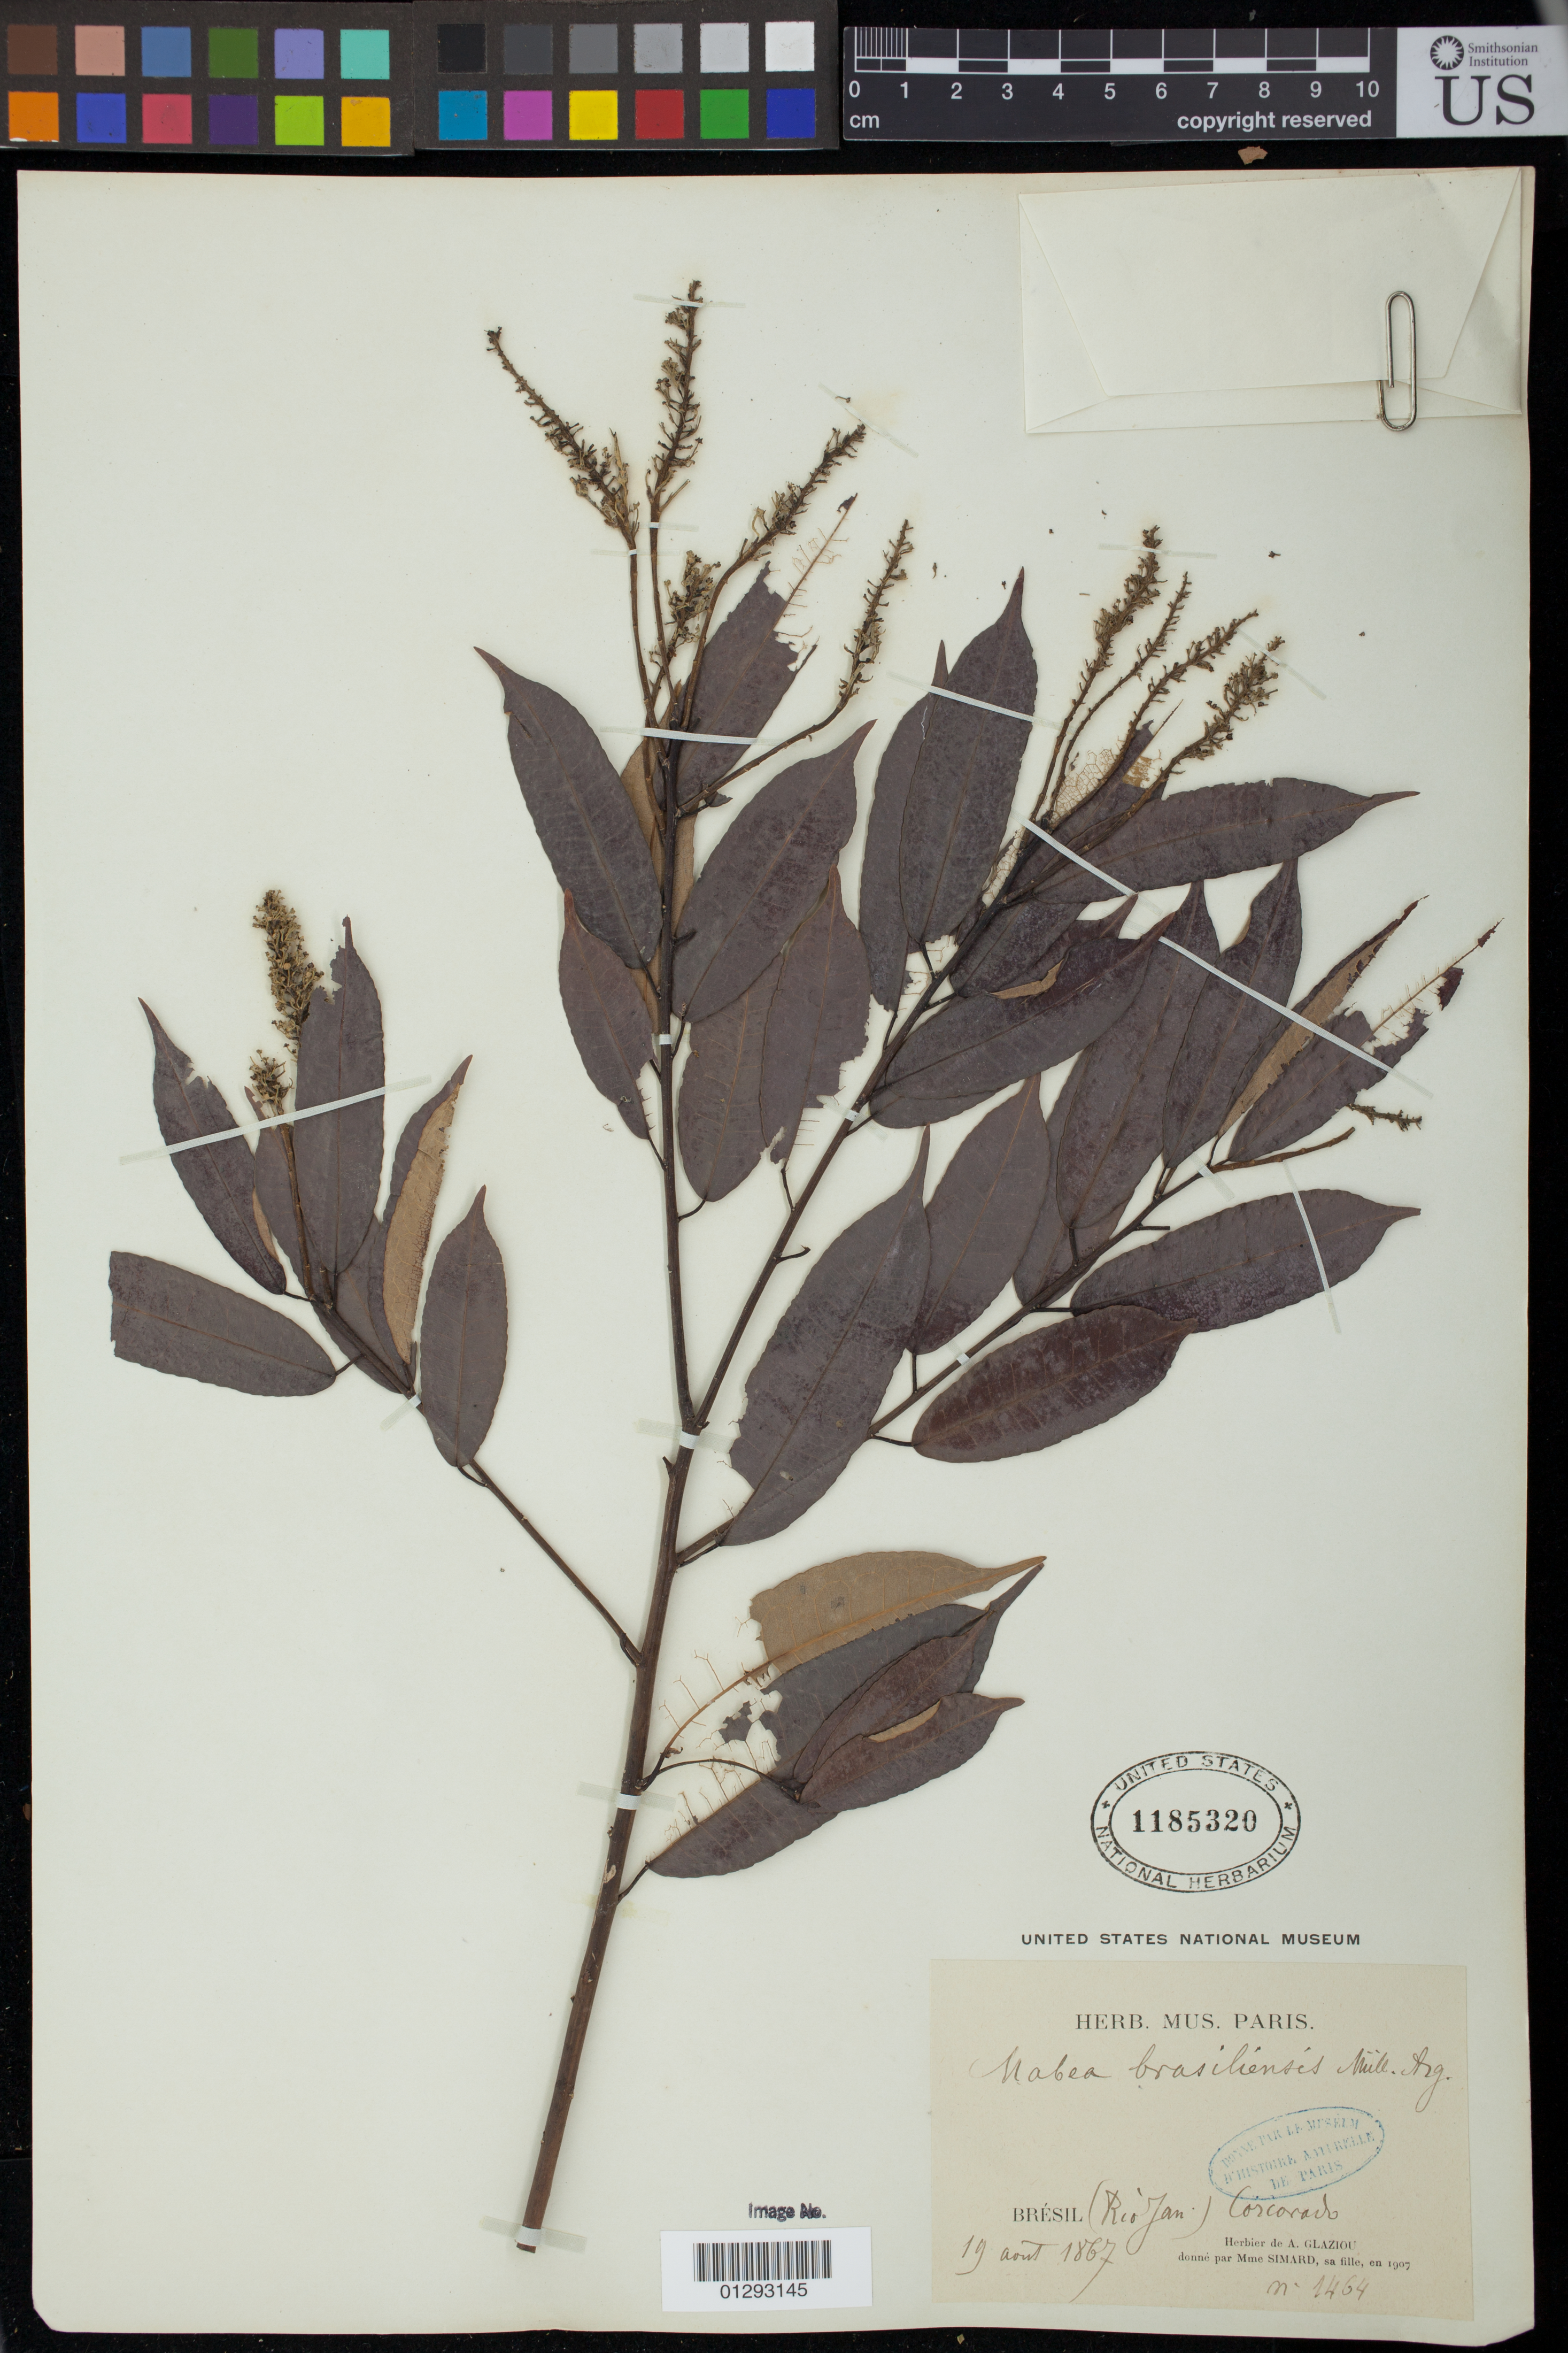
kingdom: Plantae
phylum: Tracheophyta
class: Magnoliopsida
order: Malpighiales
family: Euphorbiaceae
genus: Mabea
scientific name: Mabea brasiliensis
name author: Müll. Arg. in DC.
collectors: A. Glaziou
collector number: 1464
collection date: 1867-08-19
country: Brazil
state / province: Rio de Janeiro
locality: Rio de Janeiro, Corcovado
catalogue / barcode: US 1185320